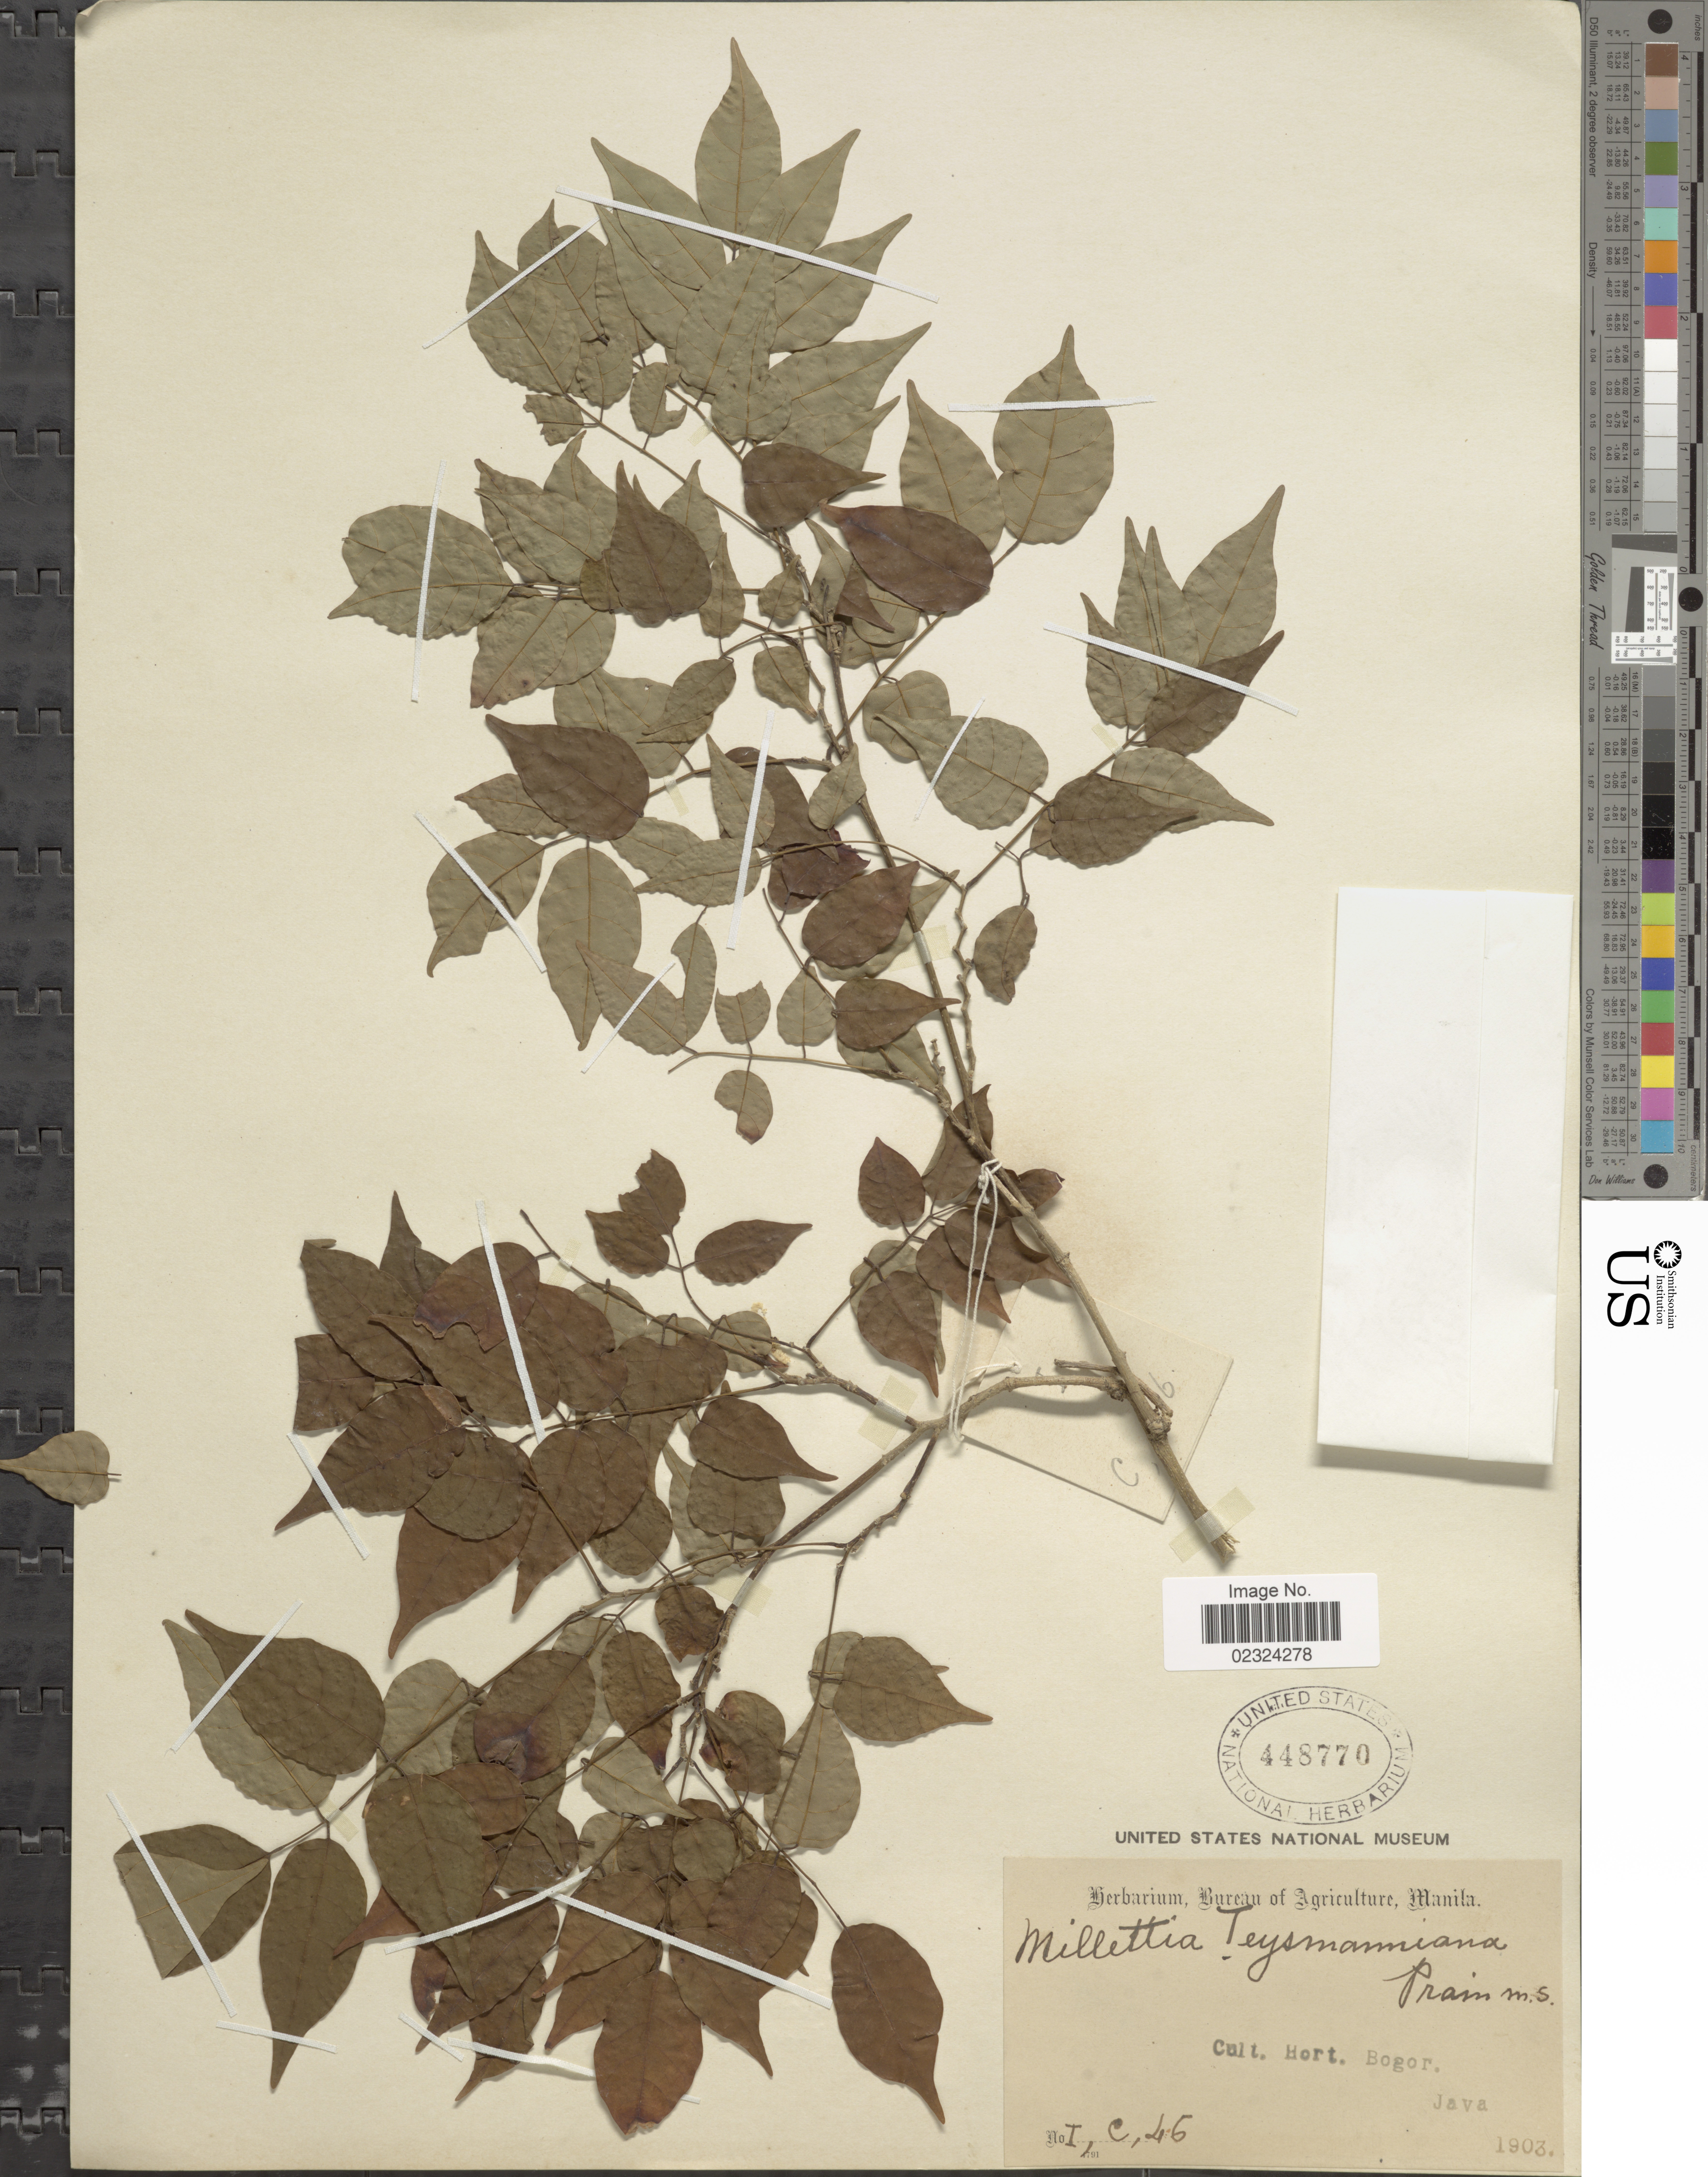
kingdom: Plantae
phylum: Tracheophyta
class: Magnoliopsida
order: Fabales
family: Fabaceae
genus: Millettia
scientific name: Millettia teysmanniana Prain, m.s.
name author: Prain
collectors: Cult. Hort. Bogor.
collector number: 1,C,46*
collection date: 1903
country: Indonesia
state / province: Java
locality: Cult. Hirt. Bogor.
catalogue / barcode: US 448770